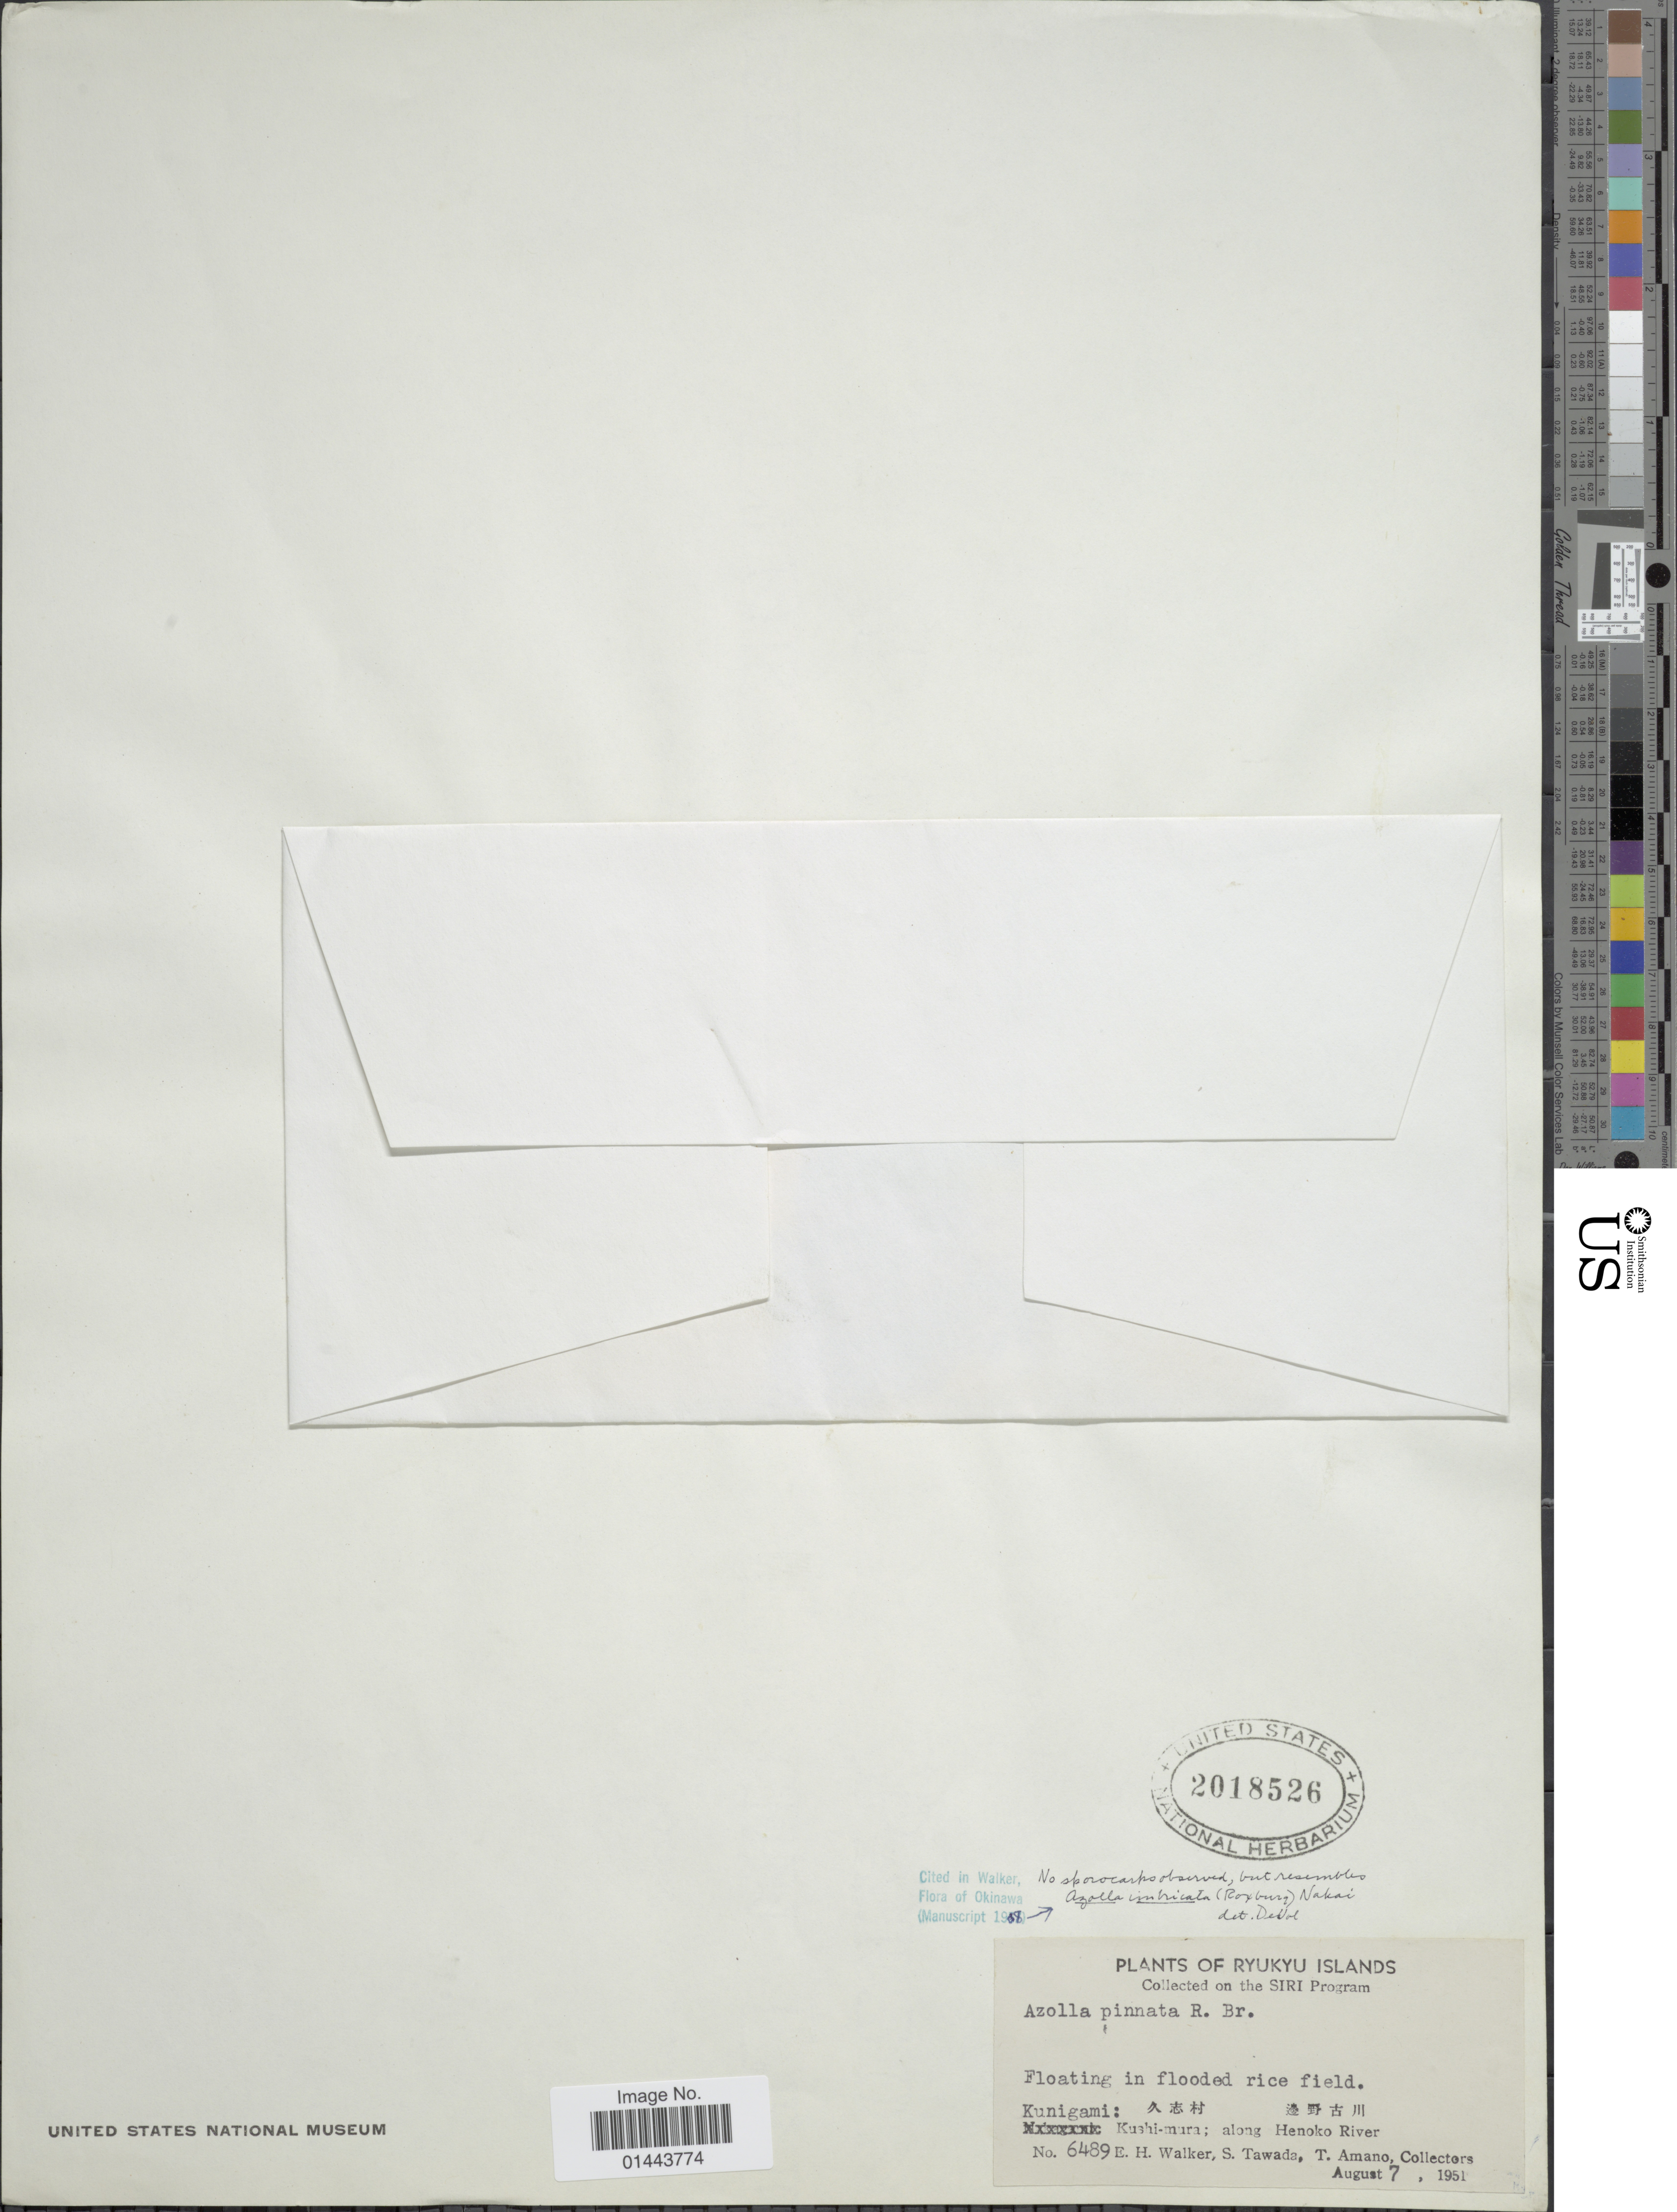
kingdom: Plantae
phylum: Tracheophyta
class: Polypodiopsida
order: Salviniales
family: Salviniaceae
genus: Azolla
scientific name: Azolla imbricata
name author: (Roxb.) Nakai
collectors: E. H. Walker, S. Tawada & T. Amano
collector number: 6489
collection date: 1951-08-07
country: Japan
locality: Ryukyu Islands, floating in flooded rice fields, Kunigami: Kushi-mura; along Henoko River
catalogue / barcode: US 2018526